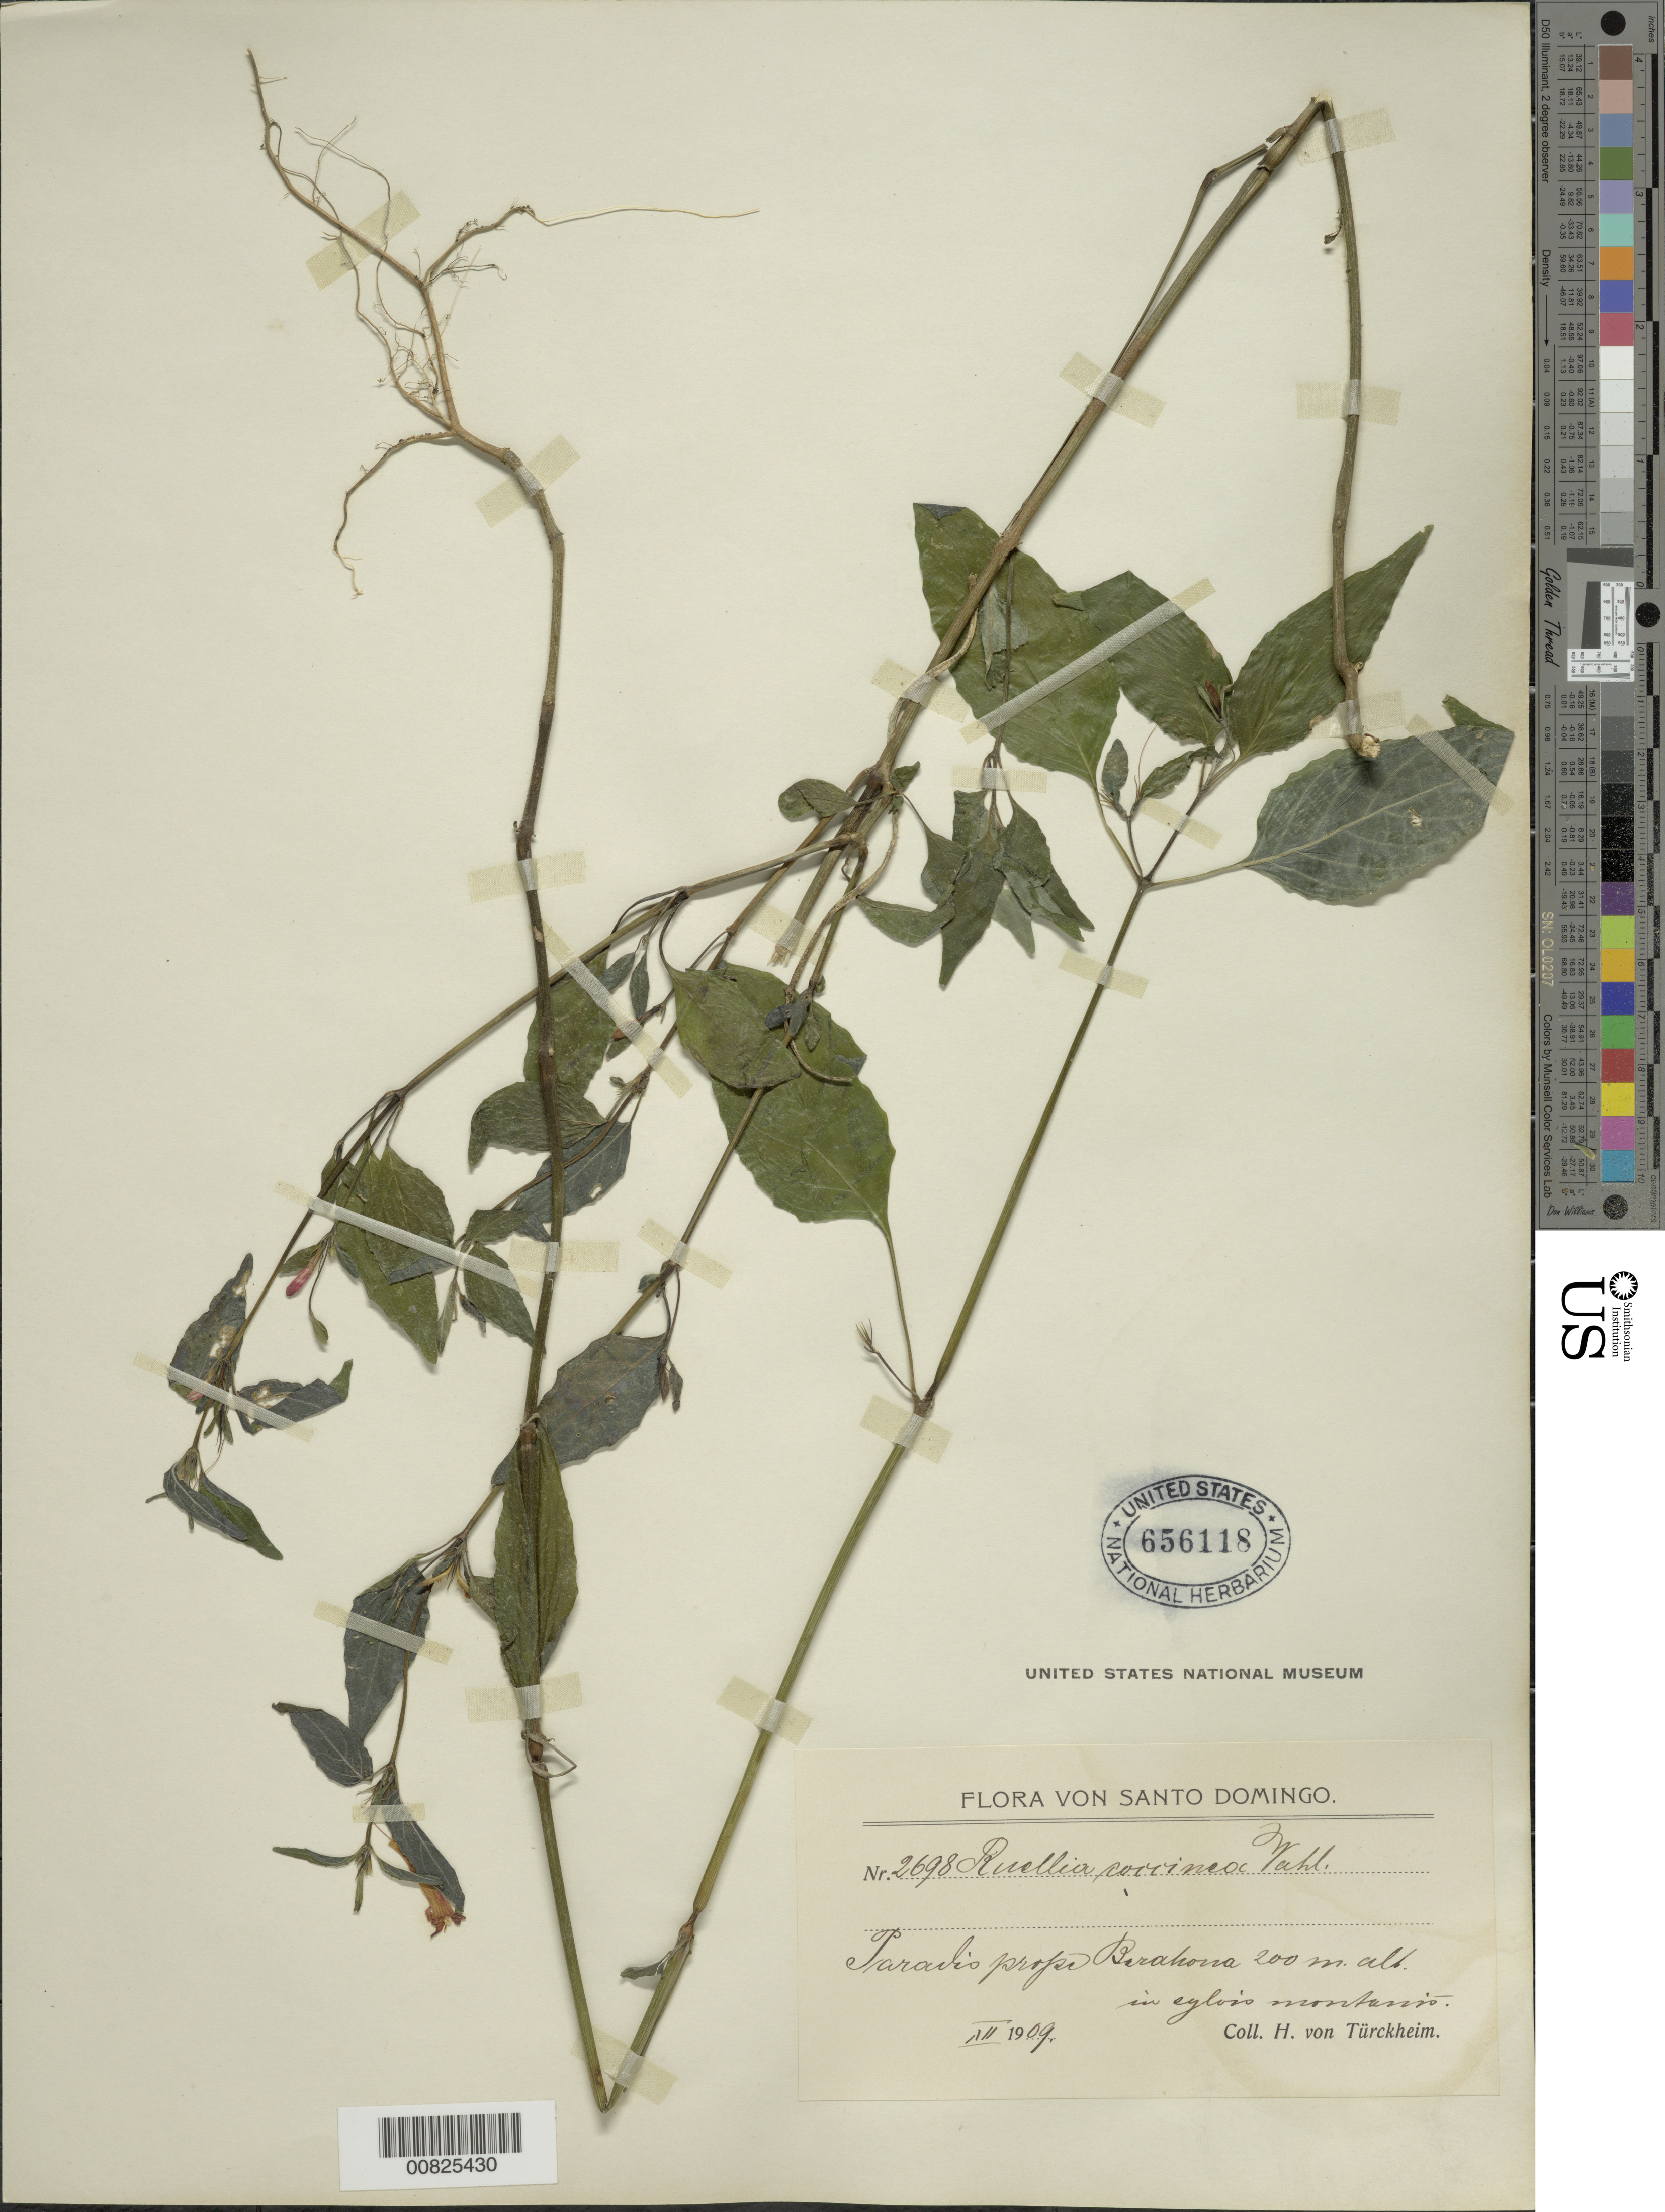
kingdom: Plantae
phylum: Tracheophyta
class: Magnoliopsida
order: Lamiales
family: Acanthaceae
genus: Ruellia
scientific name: Ruellia coccinea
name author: (L.) Vahl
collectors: H. von Türckheim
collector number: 2698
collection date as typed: Dec 1909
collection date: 1909-12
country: Dominican Republic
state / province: Barahona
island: Hispaniola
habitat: In sylvis mountains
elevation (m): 200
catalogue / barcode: US 656118